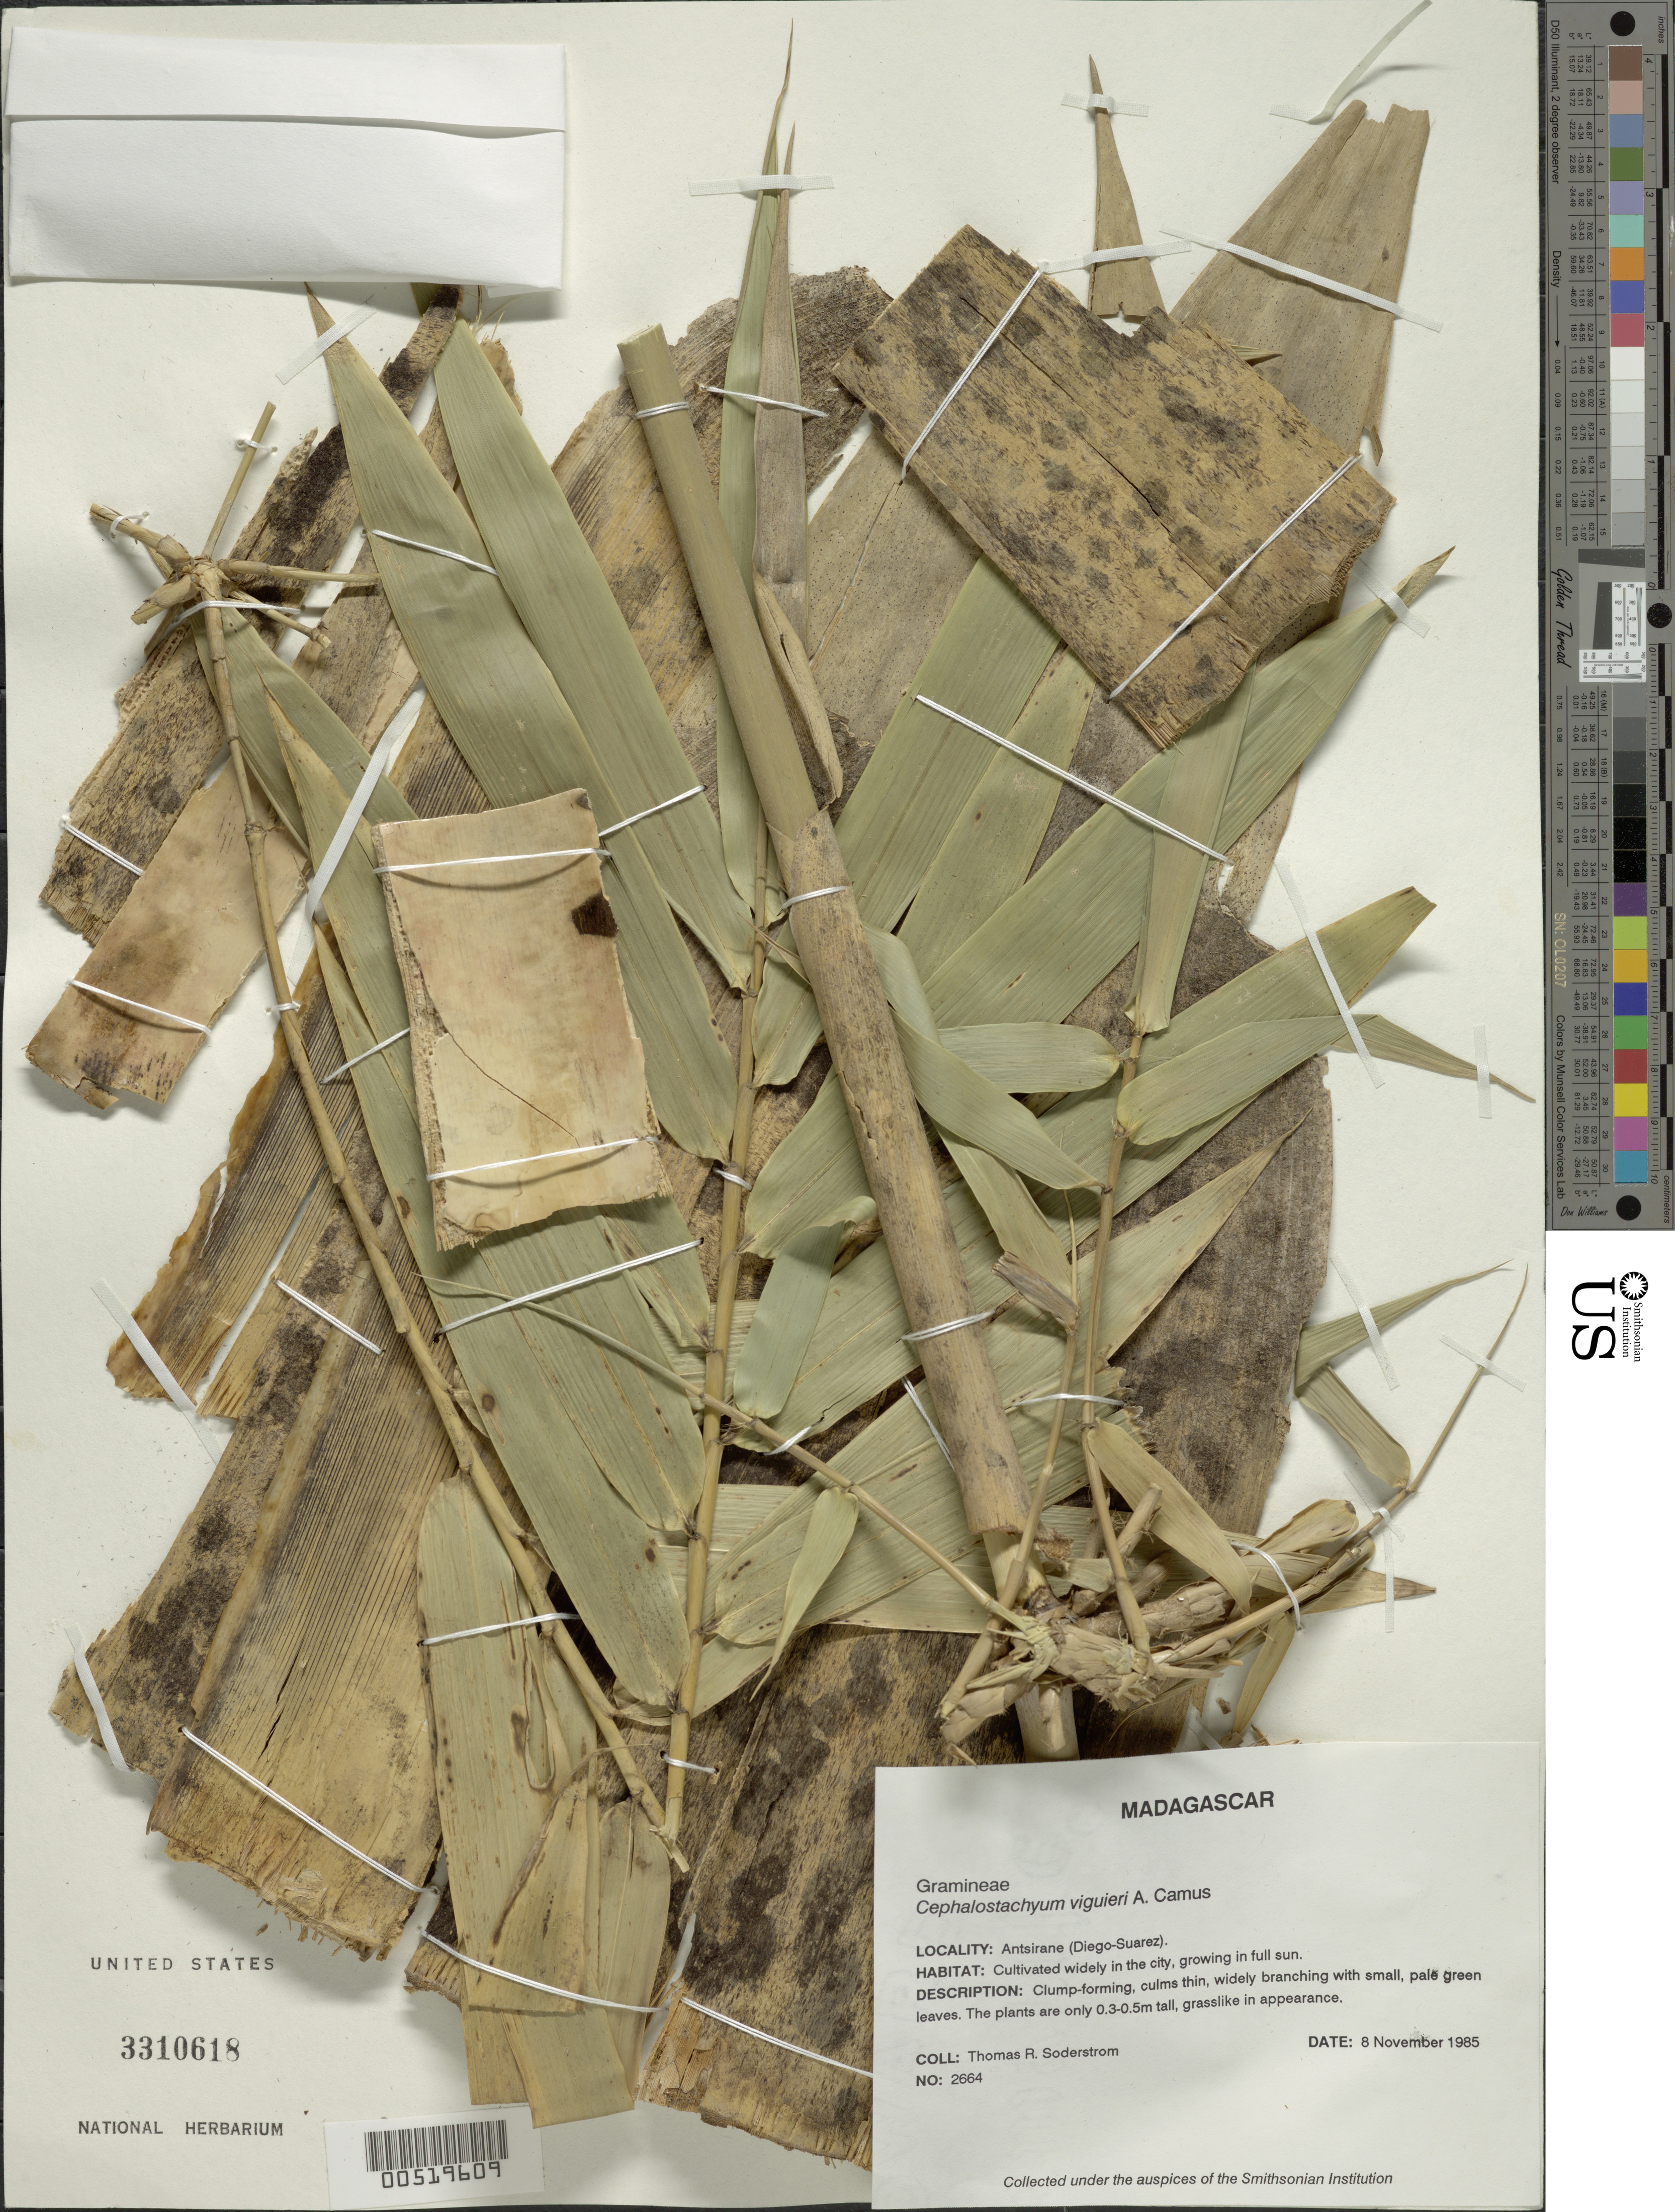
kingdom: Plantae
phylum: Tracheophyta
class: Liliopsida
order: Poales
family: Poaceae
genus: Cephalostachyum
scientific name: Cephalostachyum viguieri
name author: A. Camus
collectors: T. R. Soderstrom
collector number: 2664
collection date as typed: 08 Nov 1985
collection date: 1985-11-08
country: Madagascar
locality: Antsirane, diego-suarez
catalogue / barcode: US 3310618